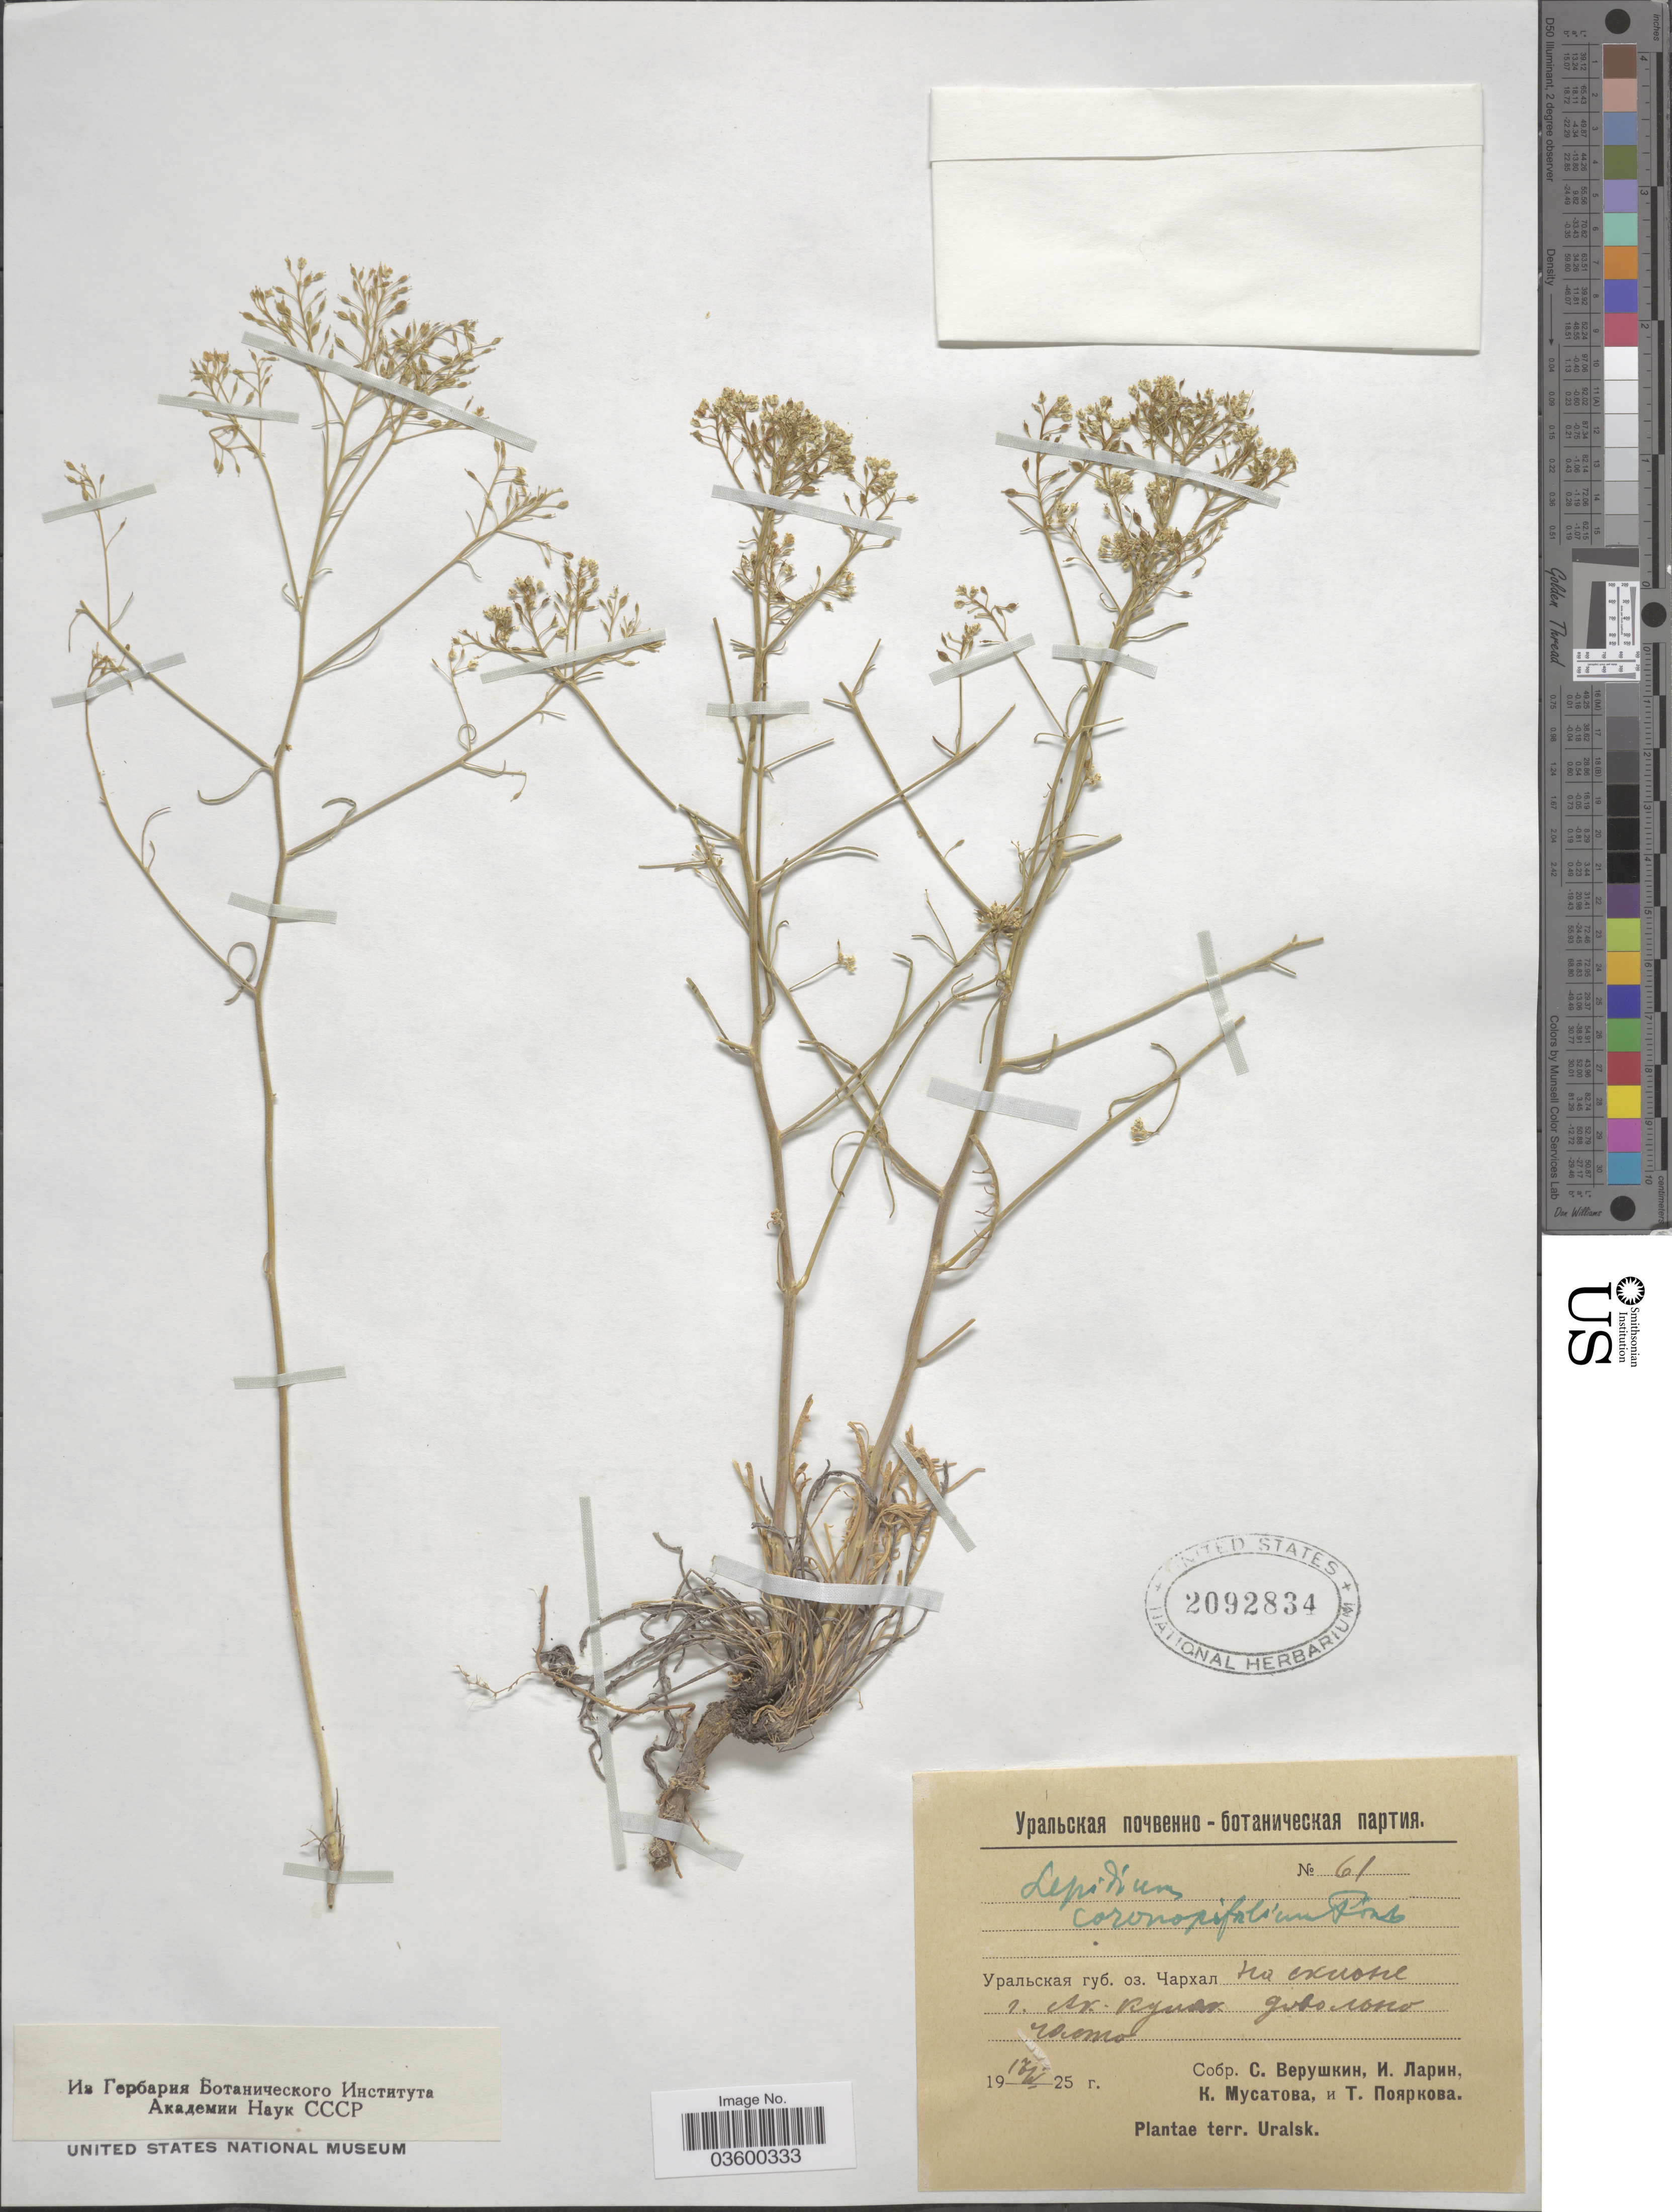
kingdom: Plantae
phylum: Tracheophyta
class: Magnoliopsida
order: Brassicales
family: Brassicaceae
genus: Lepidium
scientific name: Lepidium coronopifolium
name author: Fisch.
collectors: S. Verushkin, I. Larin, K. Musatova & T. Poyarkova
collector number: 61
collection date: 1925-05-17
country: Kazakhstan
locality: Lake Chalkhar, slope of Mt. Ak-Kulak. Terr. Uralsk.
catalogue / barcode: US 2092834